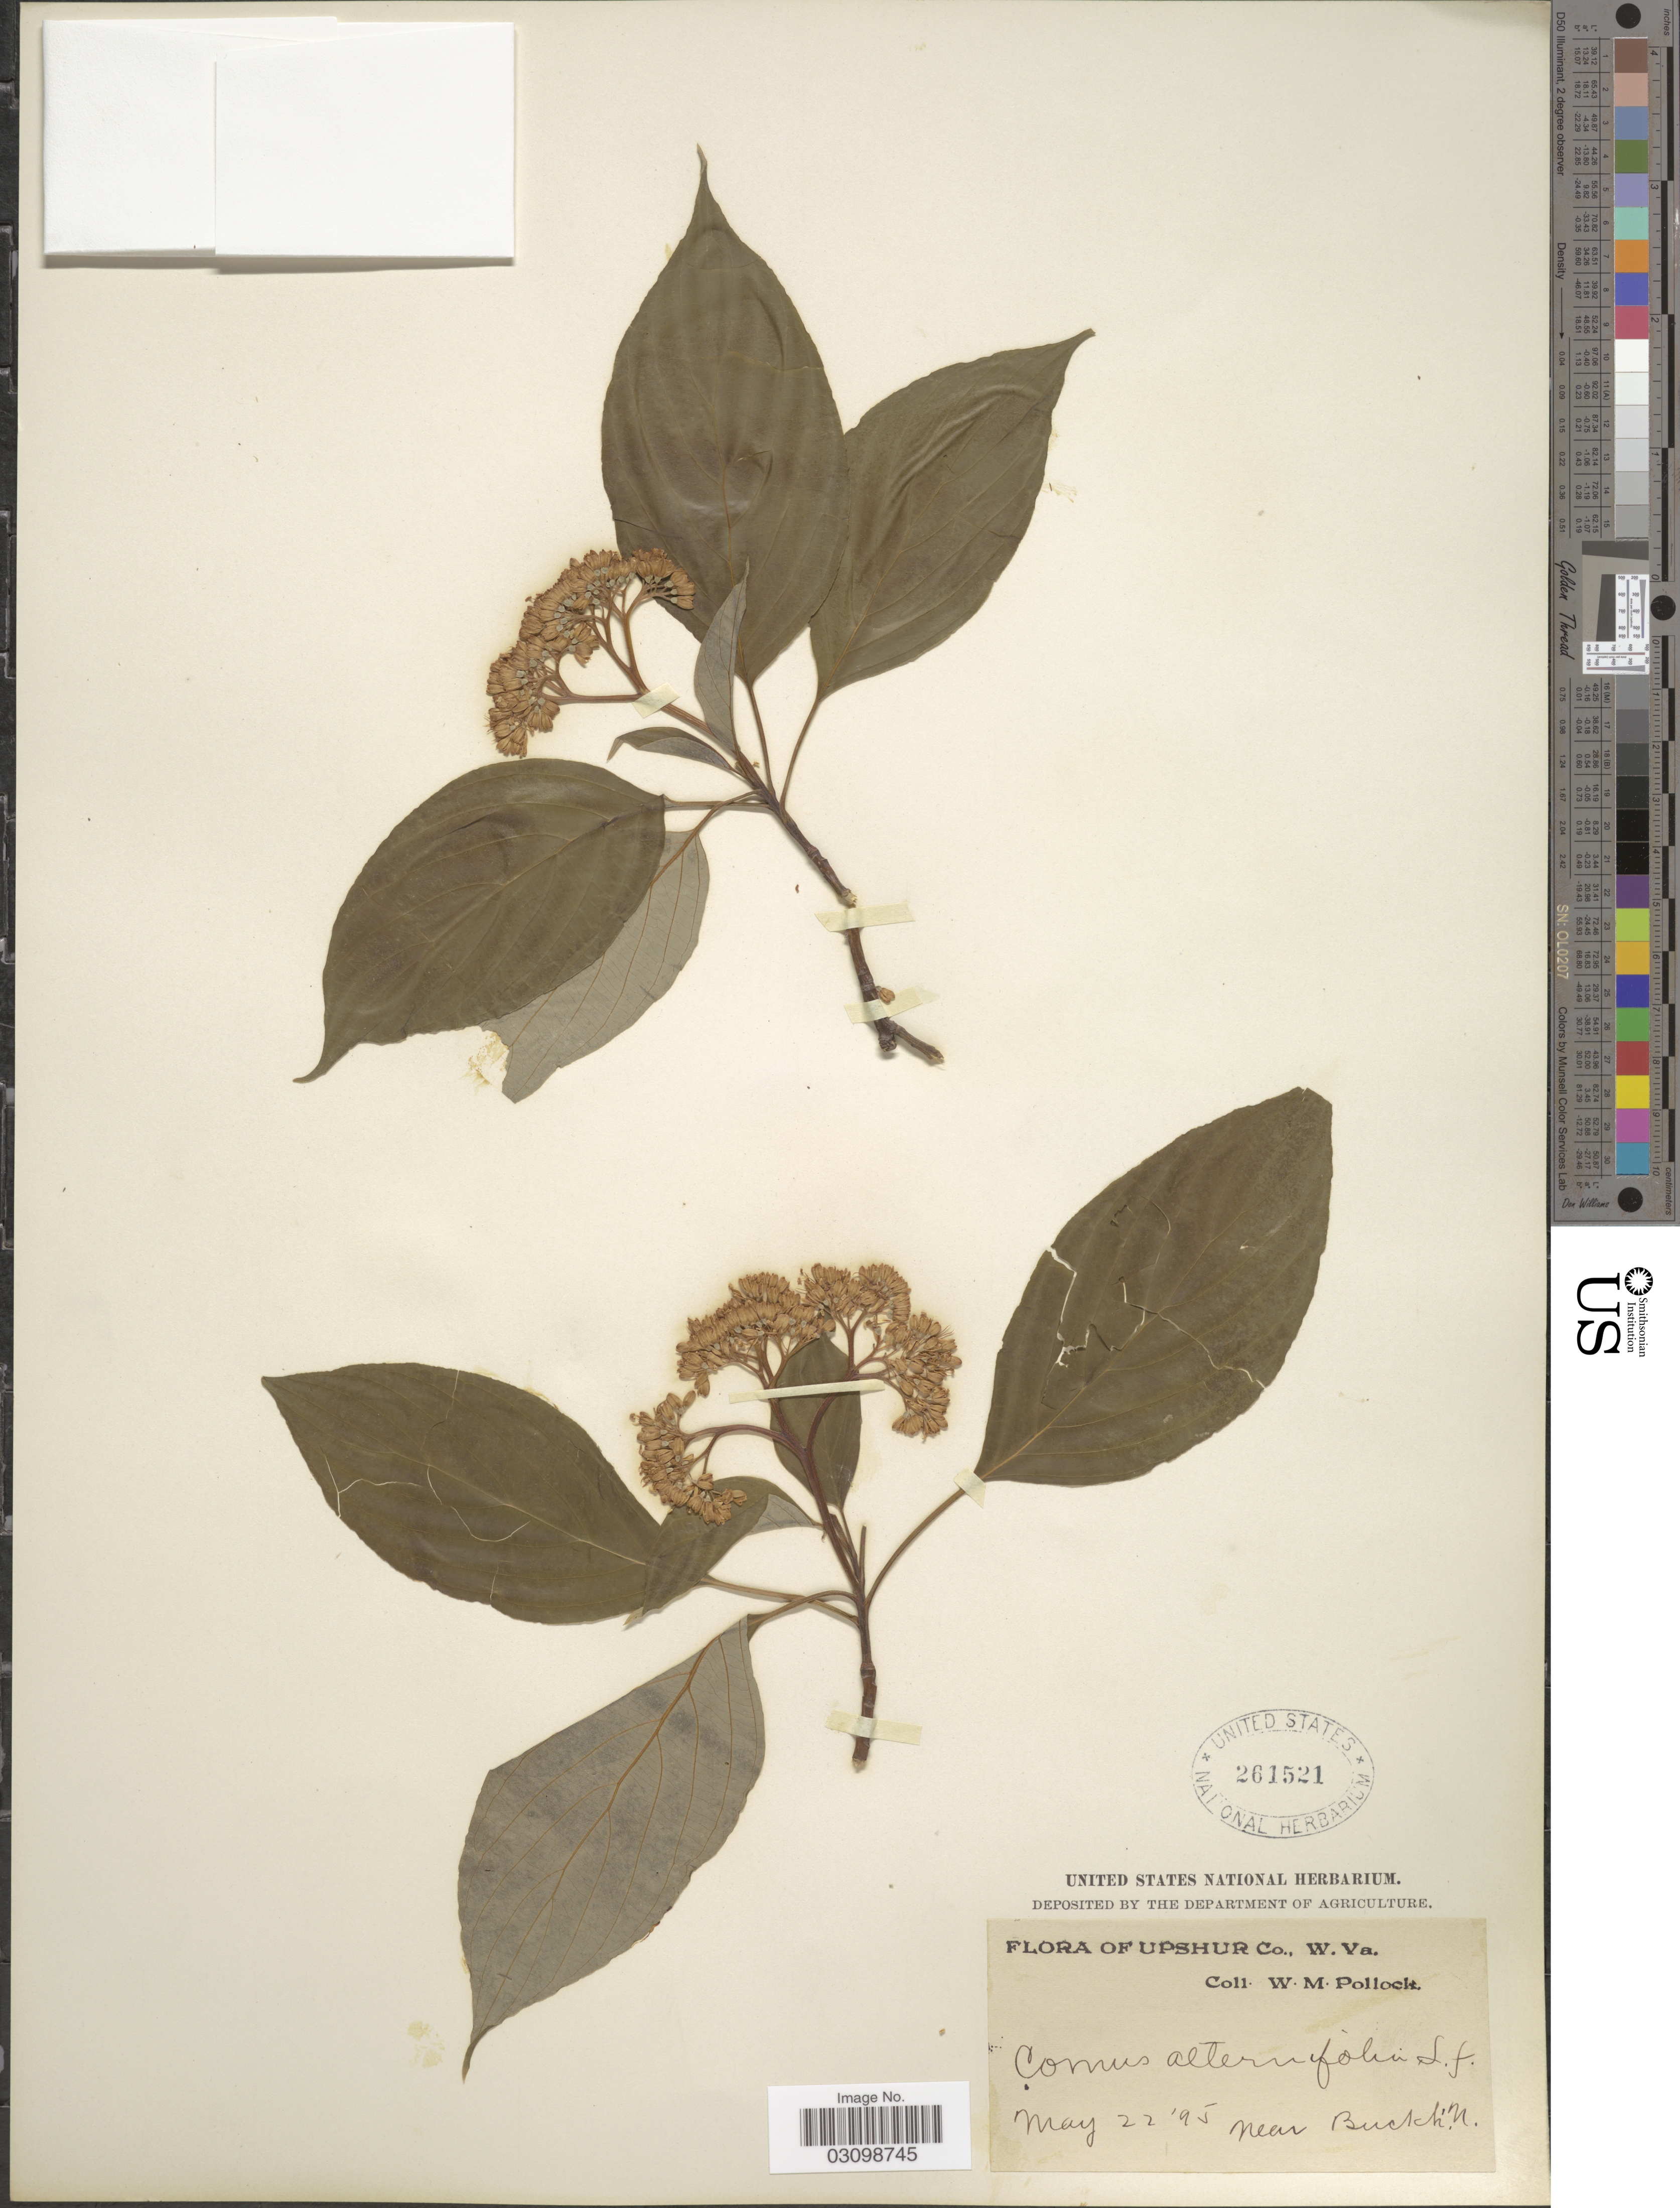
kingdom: Plantae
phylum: Tracheophyta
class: Magnoliopsida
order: Cornales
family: Cornaceae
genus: Cornus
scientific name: Cornus alternifolia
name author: L.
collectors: W. M. Pollock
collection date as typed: Transcribed d/m/y: 22/5/95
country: United States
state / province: West Virginia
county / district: Upshur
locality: W. Va. Near Bucklin.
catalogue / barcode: US 261521